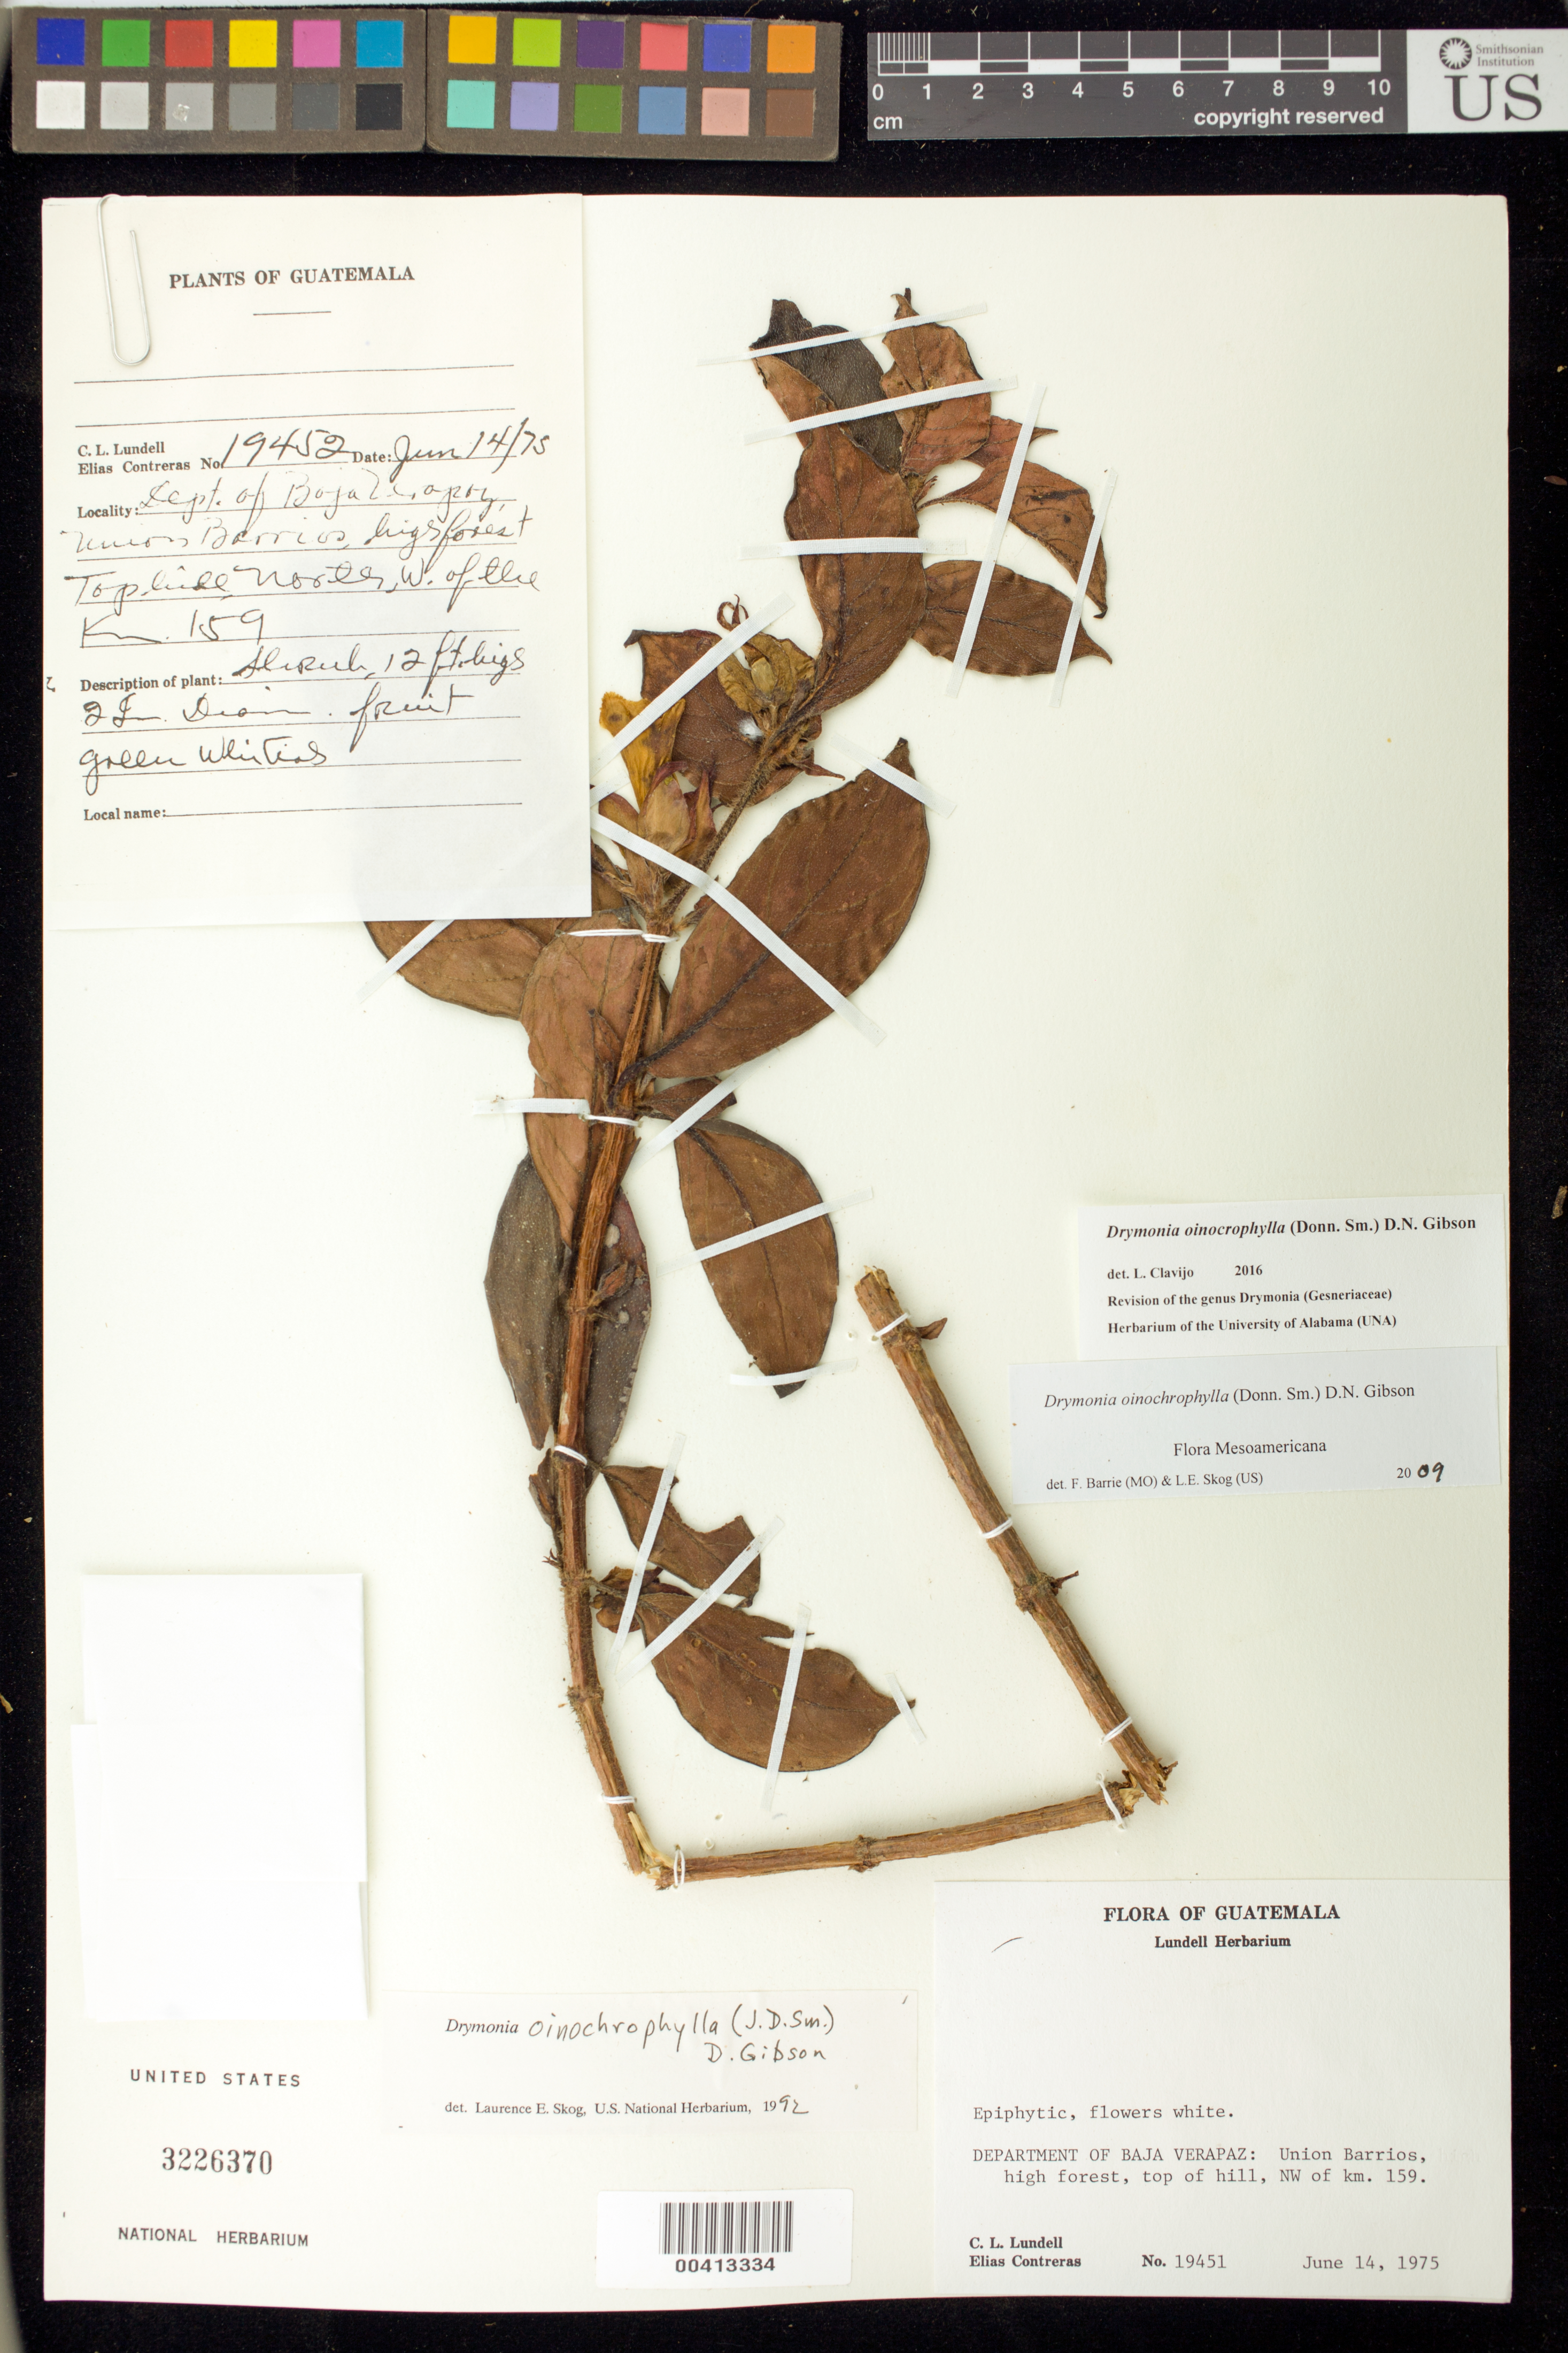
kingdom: Plantae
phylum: Tracheophyta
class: Magnoliopsida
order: Lamiales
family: Gesneriaceae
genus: Drymonia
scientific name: Drymonia oinochrophylla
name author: (Donn. Sm.) D.N. Gibson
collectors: C. L. Lundell & E. Contreras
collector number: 19451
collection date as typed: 14 Jun 1975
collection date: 1975-06-14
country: Guatemala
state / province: Baja Verapaz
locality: Union Barrios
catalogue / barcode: US 3226370